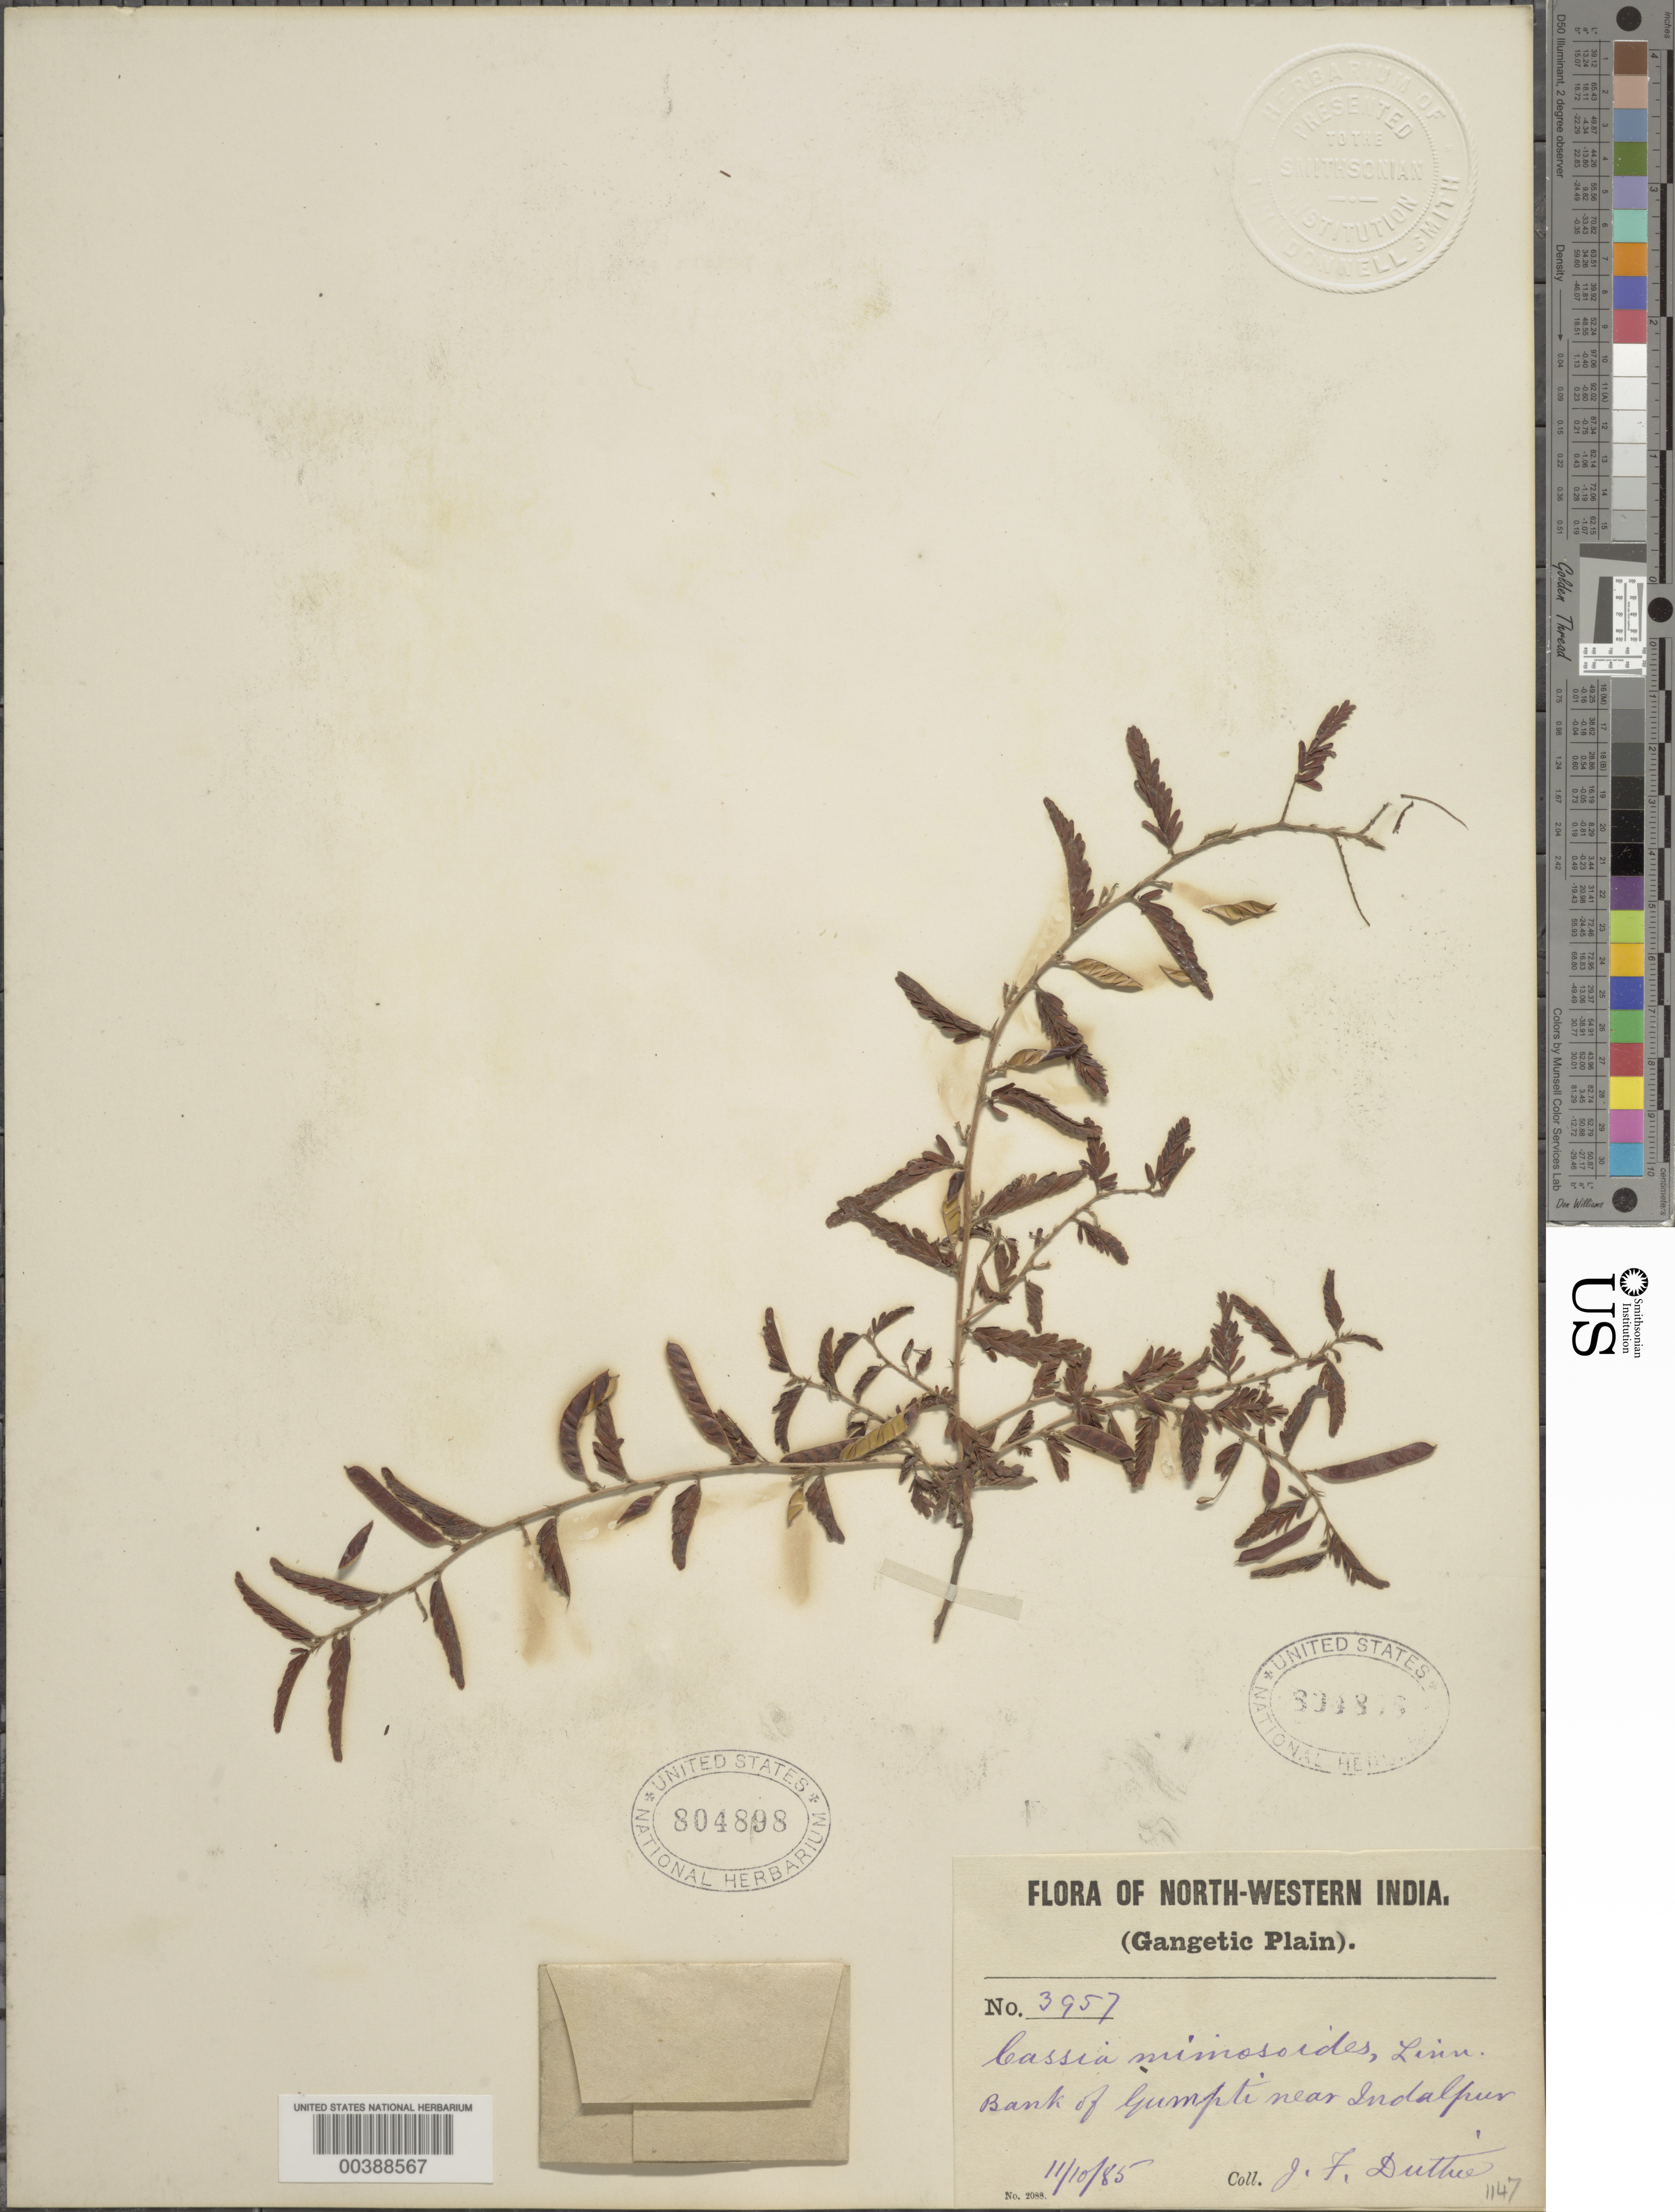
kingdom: Plantae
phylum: Tracheophyta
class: Magnoliopsida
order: Fabales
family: Fabaceae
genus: Chamaecrista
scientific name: Chamaecrista mimosoides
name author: (L.) Greene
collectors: J. F. Duthie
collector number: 3957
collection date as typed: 11 Oct 1885 or 10 Nov 1885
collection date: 1885-10-11 or 1885-11-10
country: India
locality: Bank of the gumpti near indalpur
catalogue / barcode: US 804898